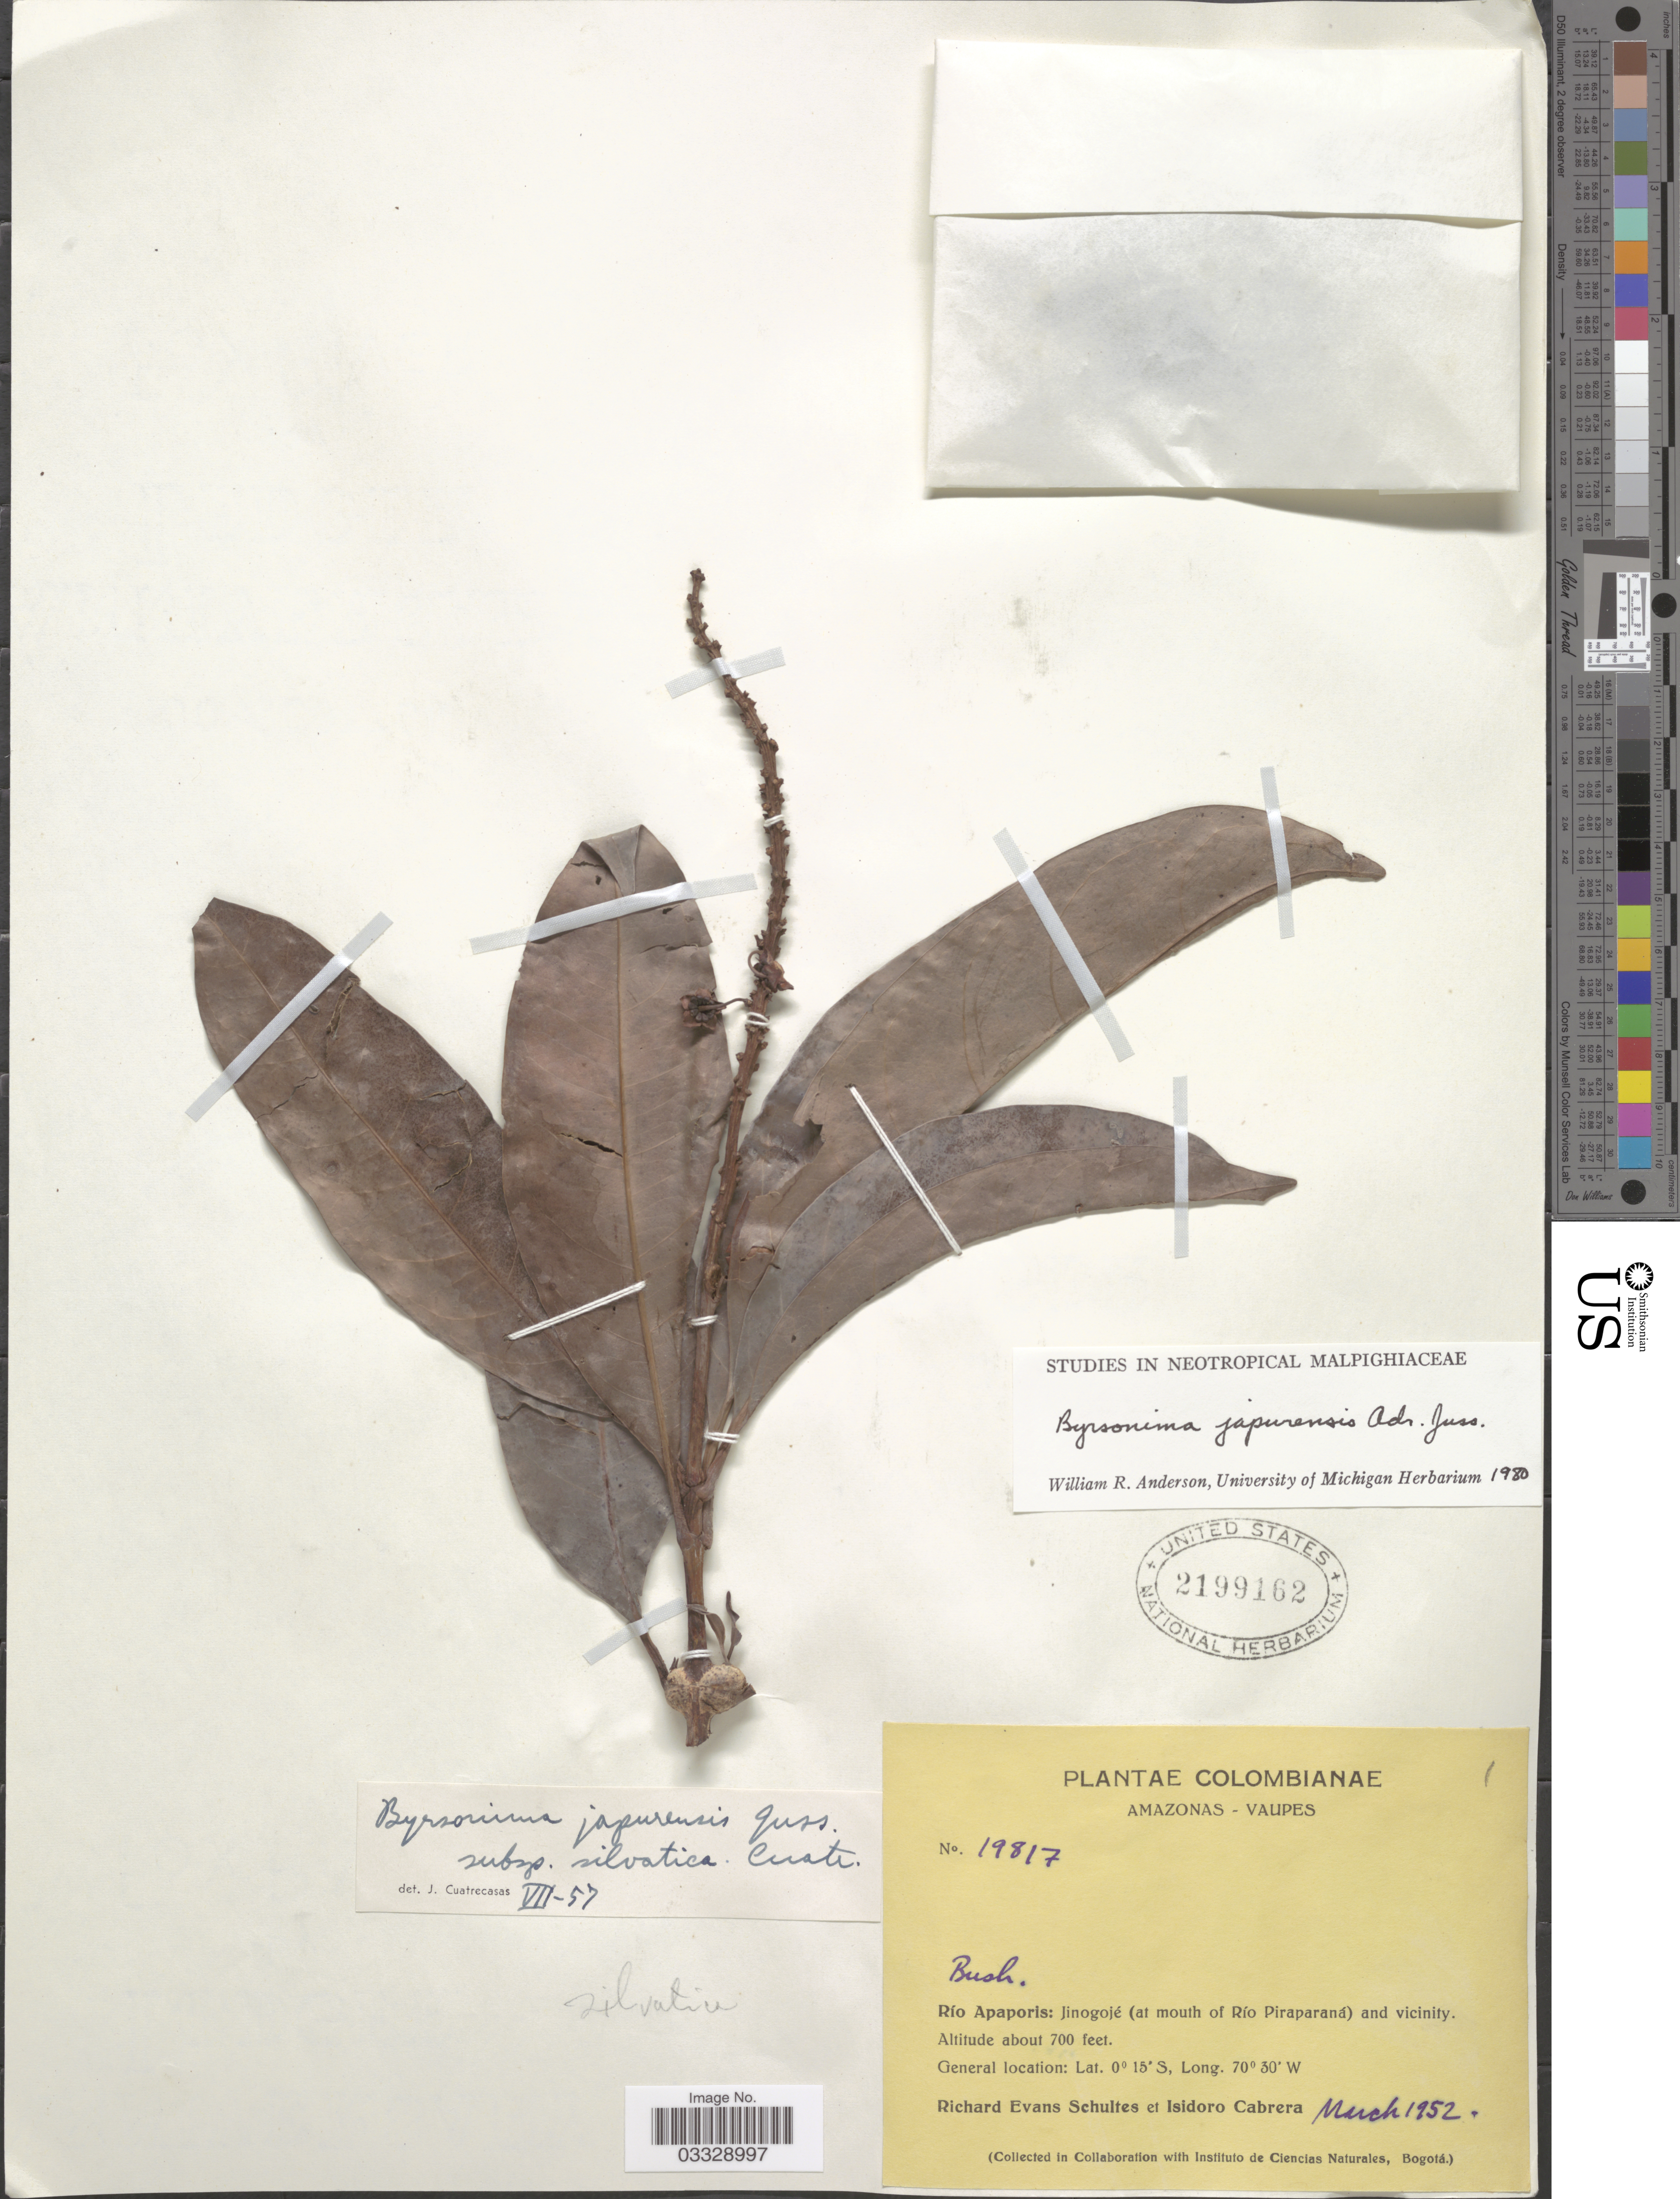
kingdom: Plantae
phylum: Tracheophyta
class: Magnoliopsida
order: Malpighiales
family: Malpighiaceae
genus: Byrsonima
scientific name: Byrsonima japurensis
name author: A. Juss.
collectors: R. E. Schultes & I. Cabrera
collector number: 19817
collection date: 1952-03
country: Colombia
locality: Amazonas - Vaupes. Río Apaporis: Jinogojé (at mouth of Río Piraparaná) and vicinity.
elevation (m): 213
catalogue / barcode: US 2199162